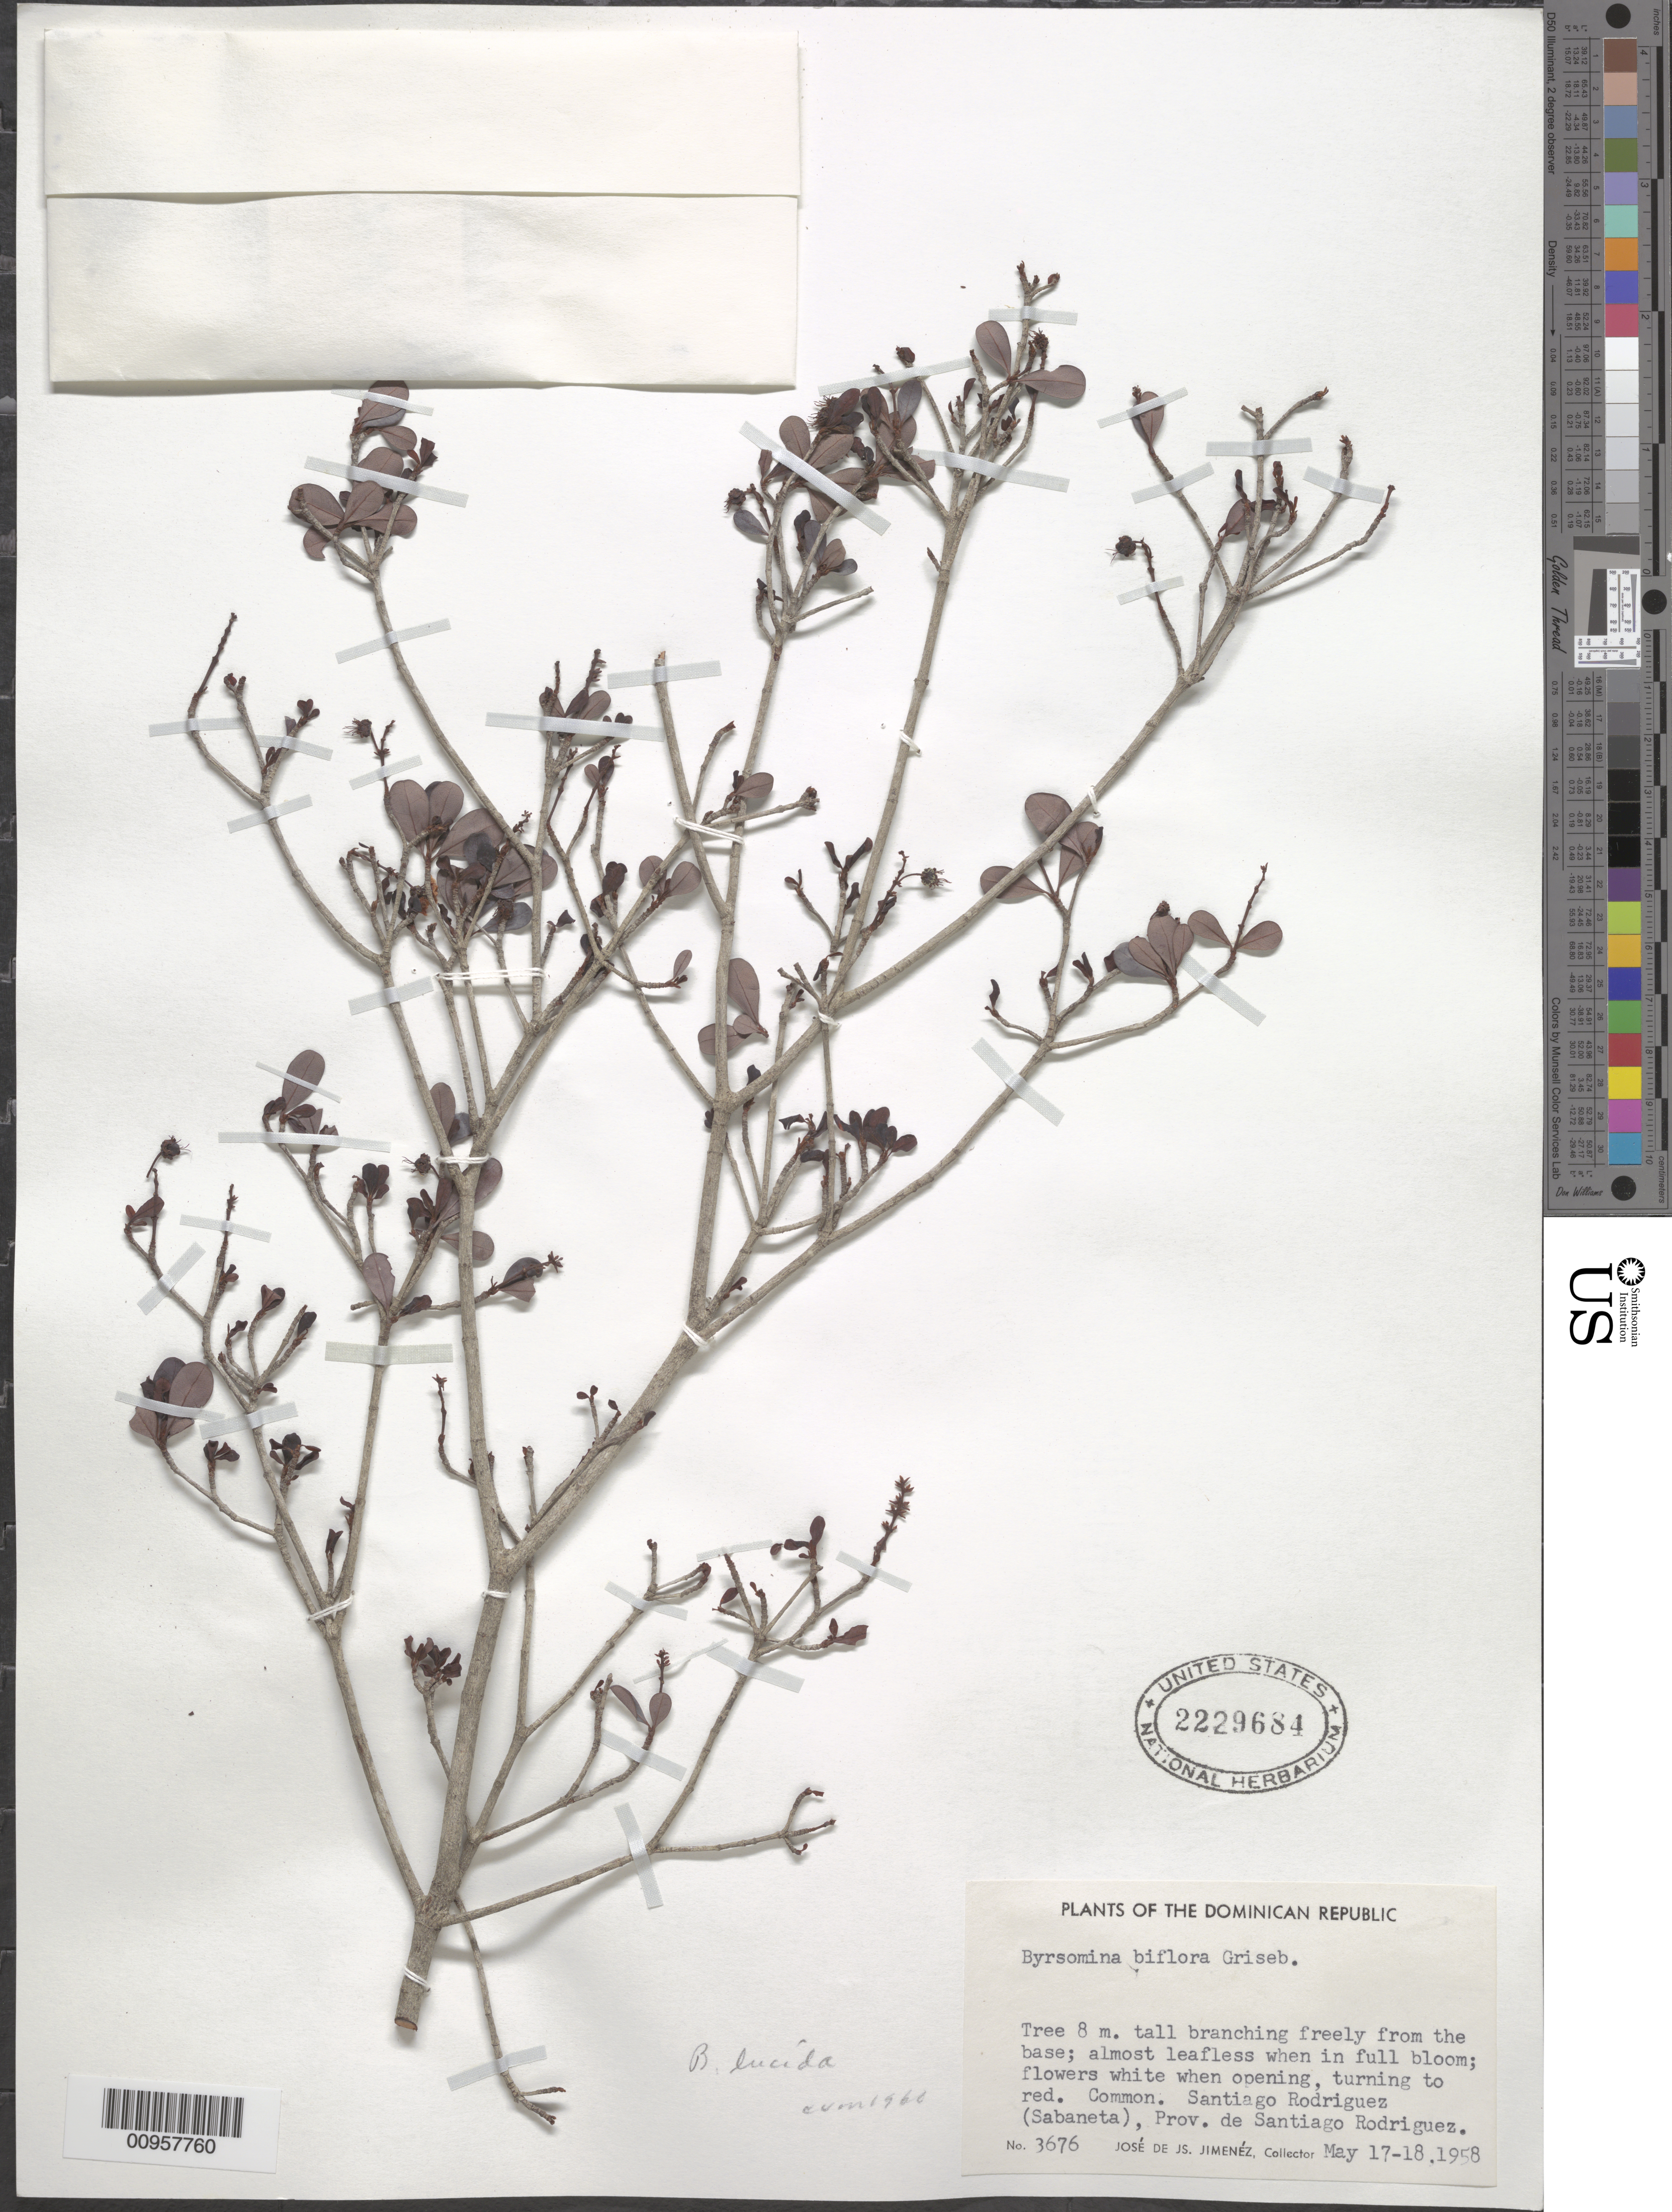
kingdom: Plantae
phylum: Tracheophyta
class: Magnoliopsida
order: Malpighiales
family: Malpighiaceae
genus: Byrsonima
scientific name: Byrsonima lucida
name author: (Mill.) DC.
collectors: J. J. Jiménez Almonte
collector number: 3676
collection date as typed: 17 May 1958 to 18 May 1958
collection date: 1958-05-17/1958-05-18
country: Dominican Republic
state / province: Santiago Rodríguez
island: Hispaniola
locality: Santiago Rodríguez (Sabaneta).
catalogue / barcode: US 2229684